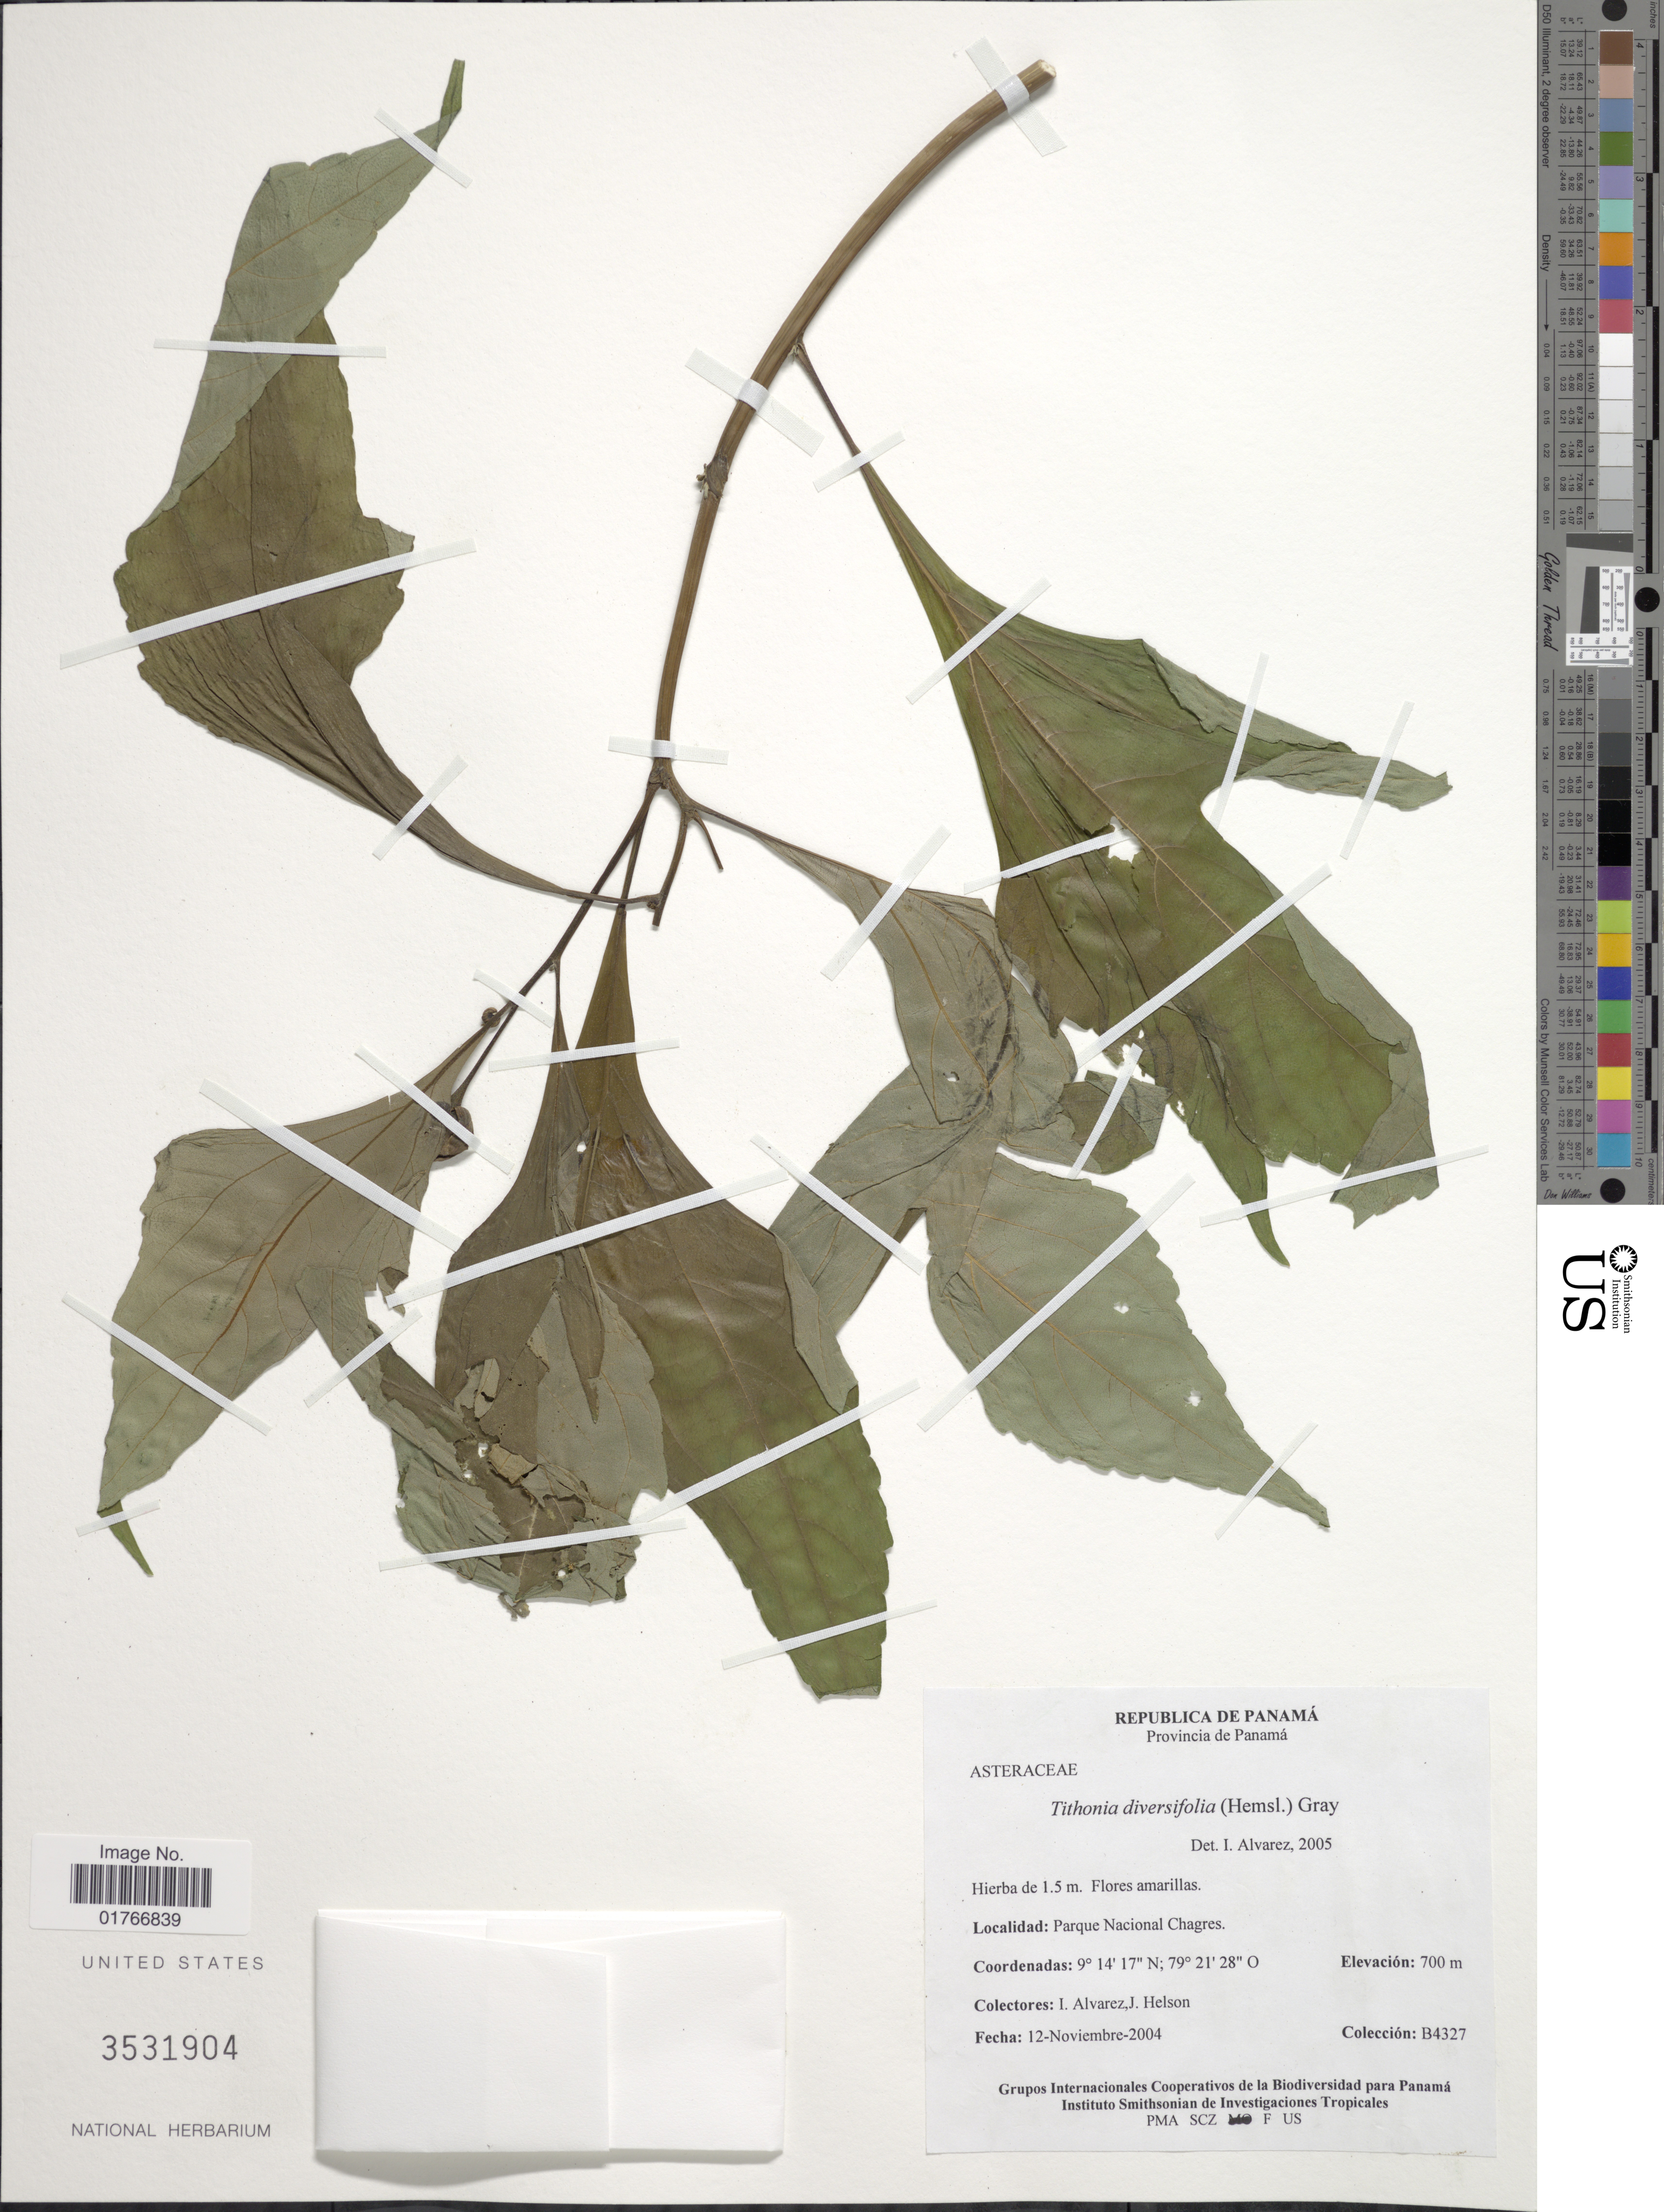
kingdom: Plantae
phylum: Tracheophyta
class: Magnoliopsida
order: Asterales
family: Asteraceae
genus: Tithonia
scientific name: Tithonia diversifolia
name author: (Hemsl.) A. Gray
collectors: I. Alvarez & J. Helson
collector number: B4327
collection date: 2004-11-12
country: Panama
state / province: Panamá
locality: Parque Nacional amarillas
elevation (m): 700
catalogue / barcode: US 3531904